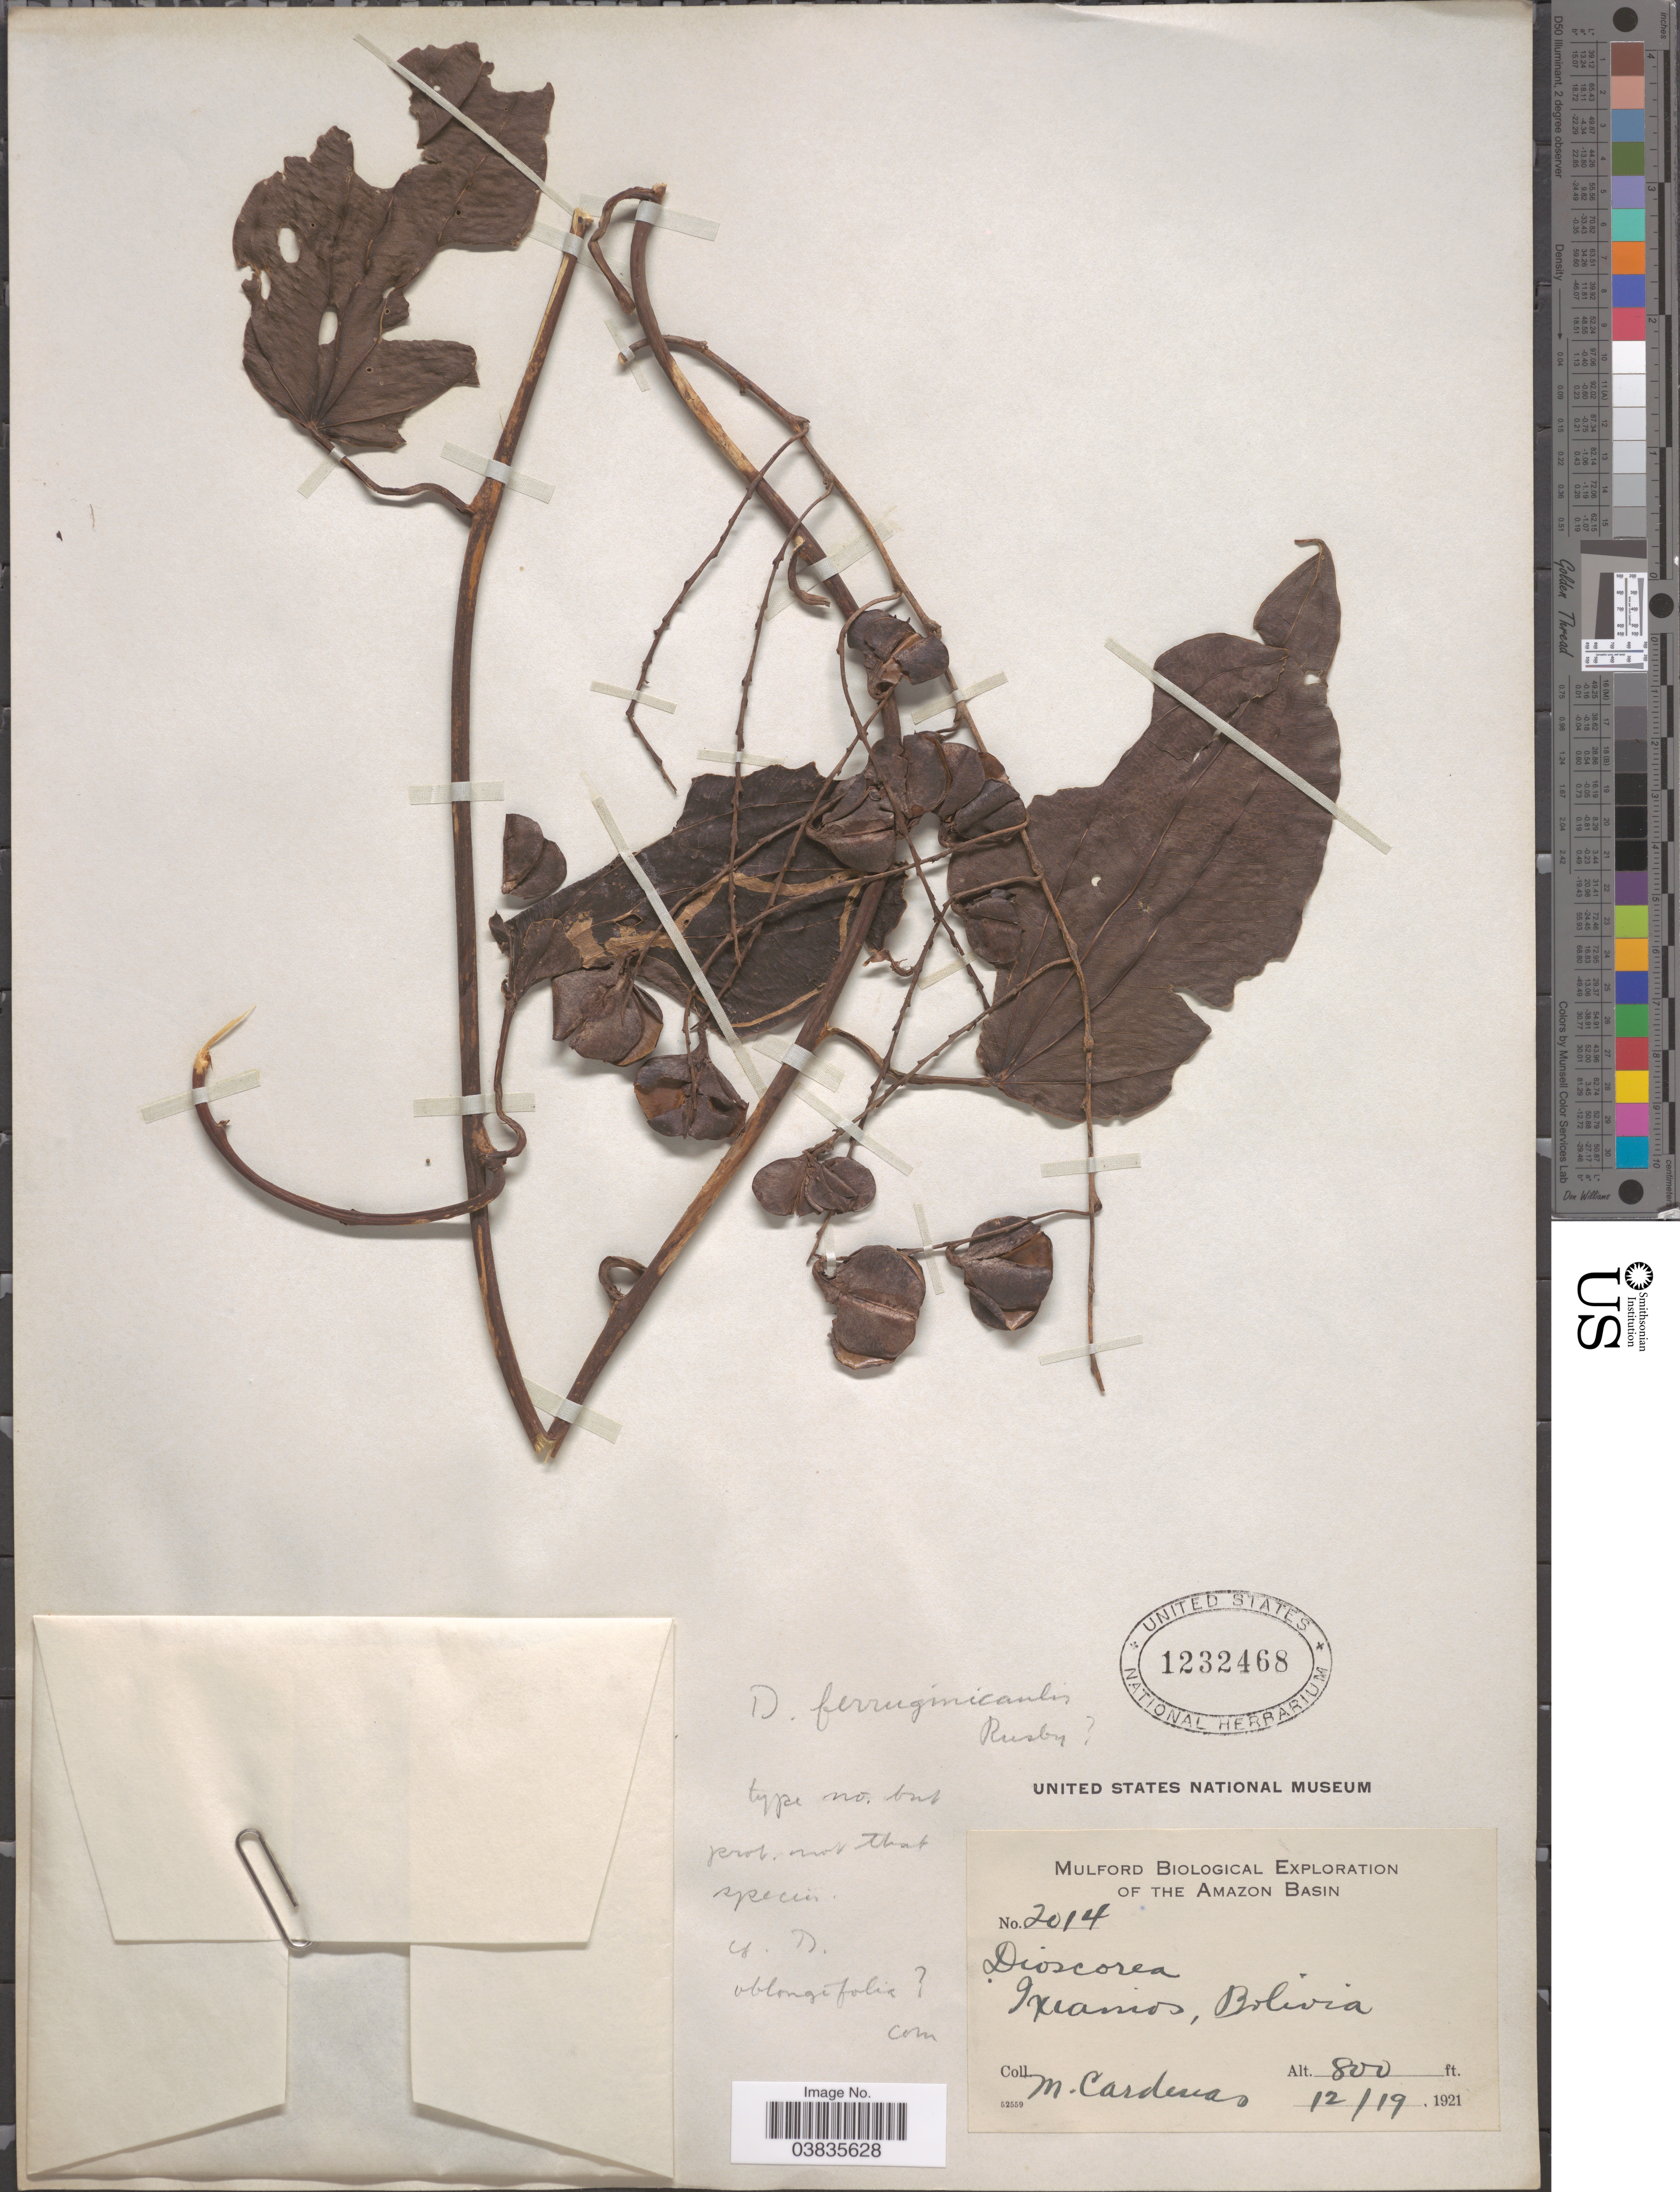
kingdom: Plantae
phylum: Tracheophyta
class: Liliopsida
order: Dioscoreales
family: Dioscoreaceae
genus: Dioscorea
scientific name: Dioscorea sp.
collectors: M. Cárdenas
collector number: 2014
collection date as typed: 12/19, 1921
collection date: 1921-12-19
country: Bolivia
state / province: La Paz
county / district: Iturralde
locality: Ixiamas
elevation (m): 244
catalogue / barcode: US 1232468